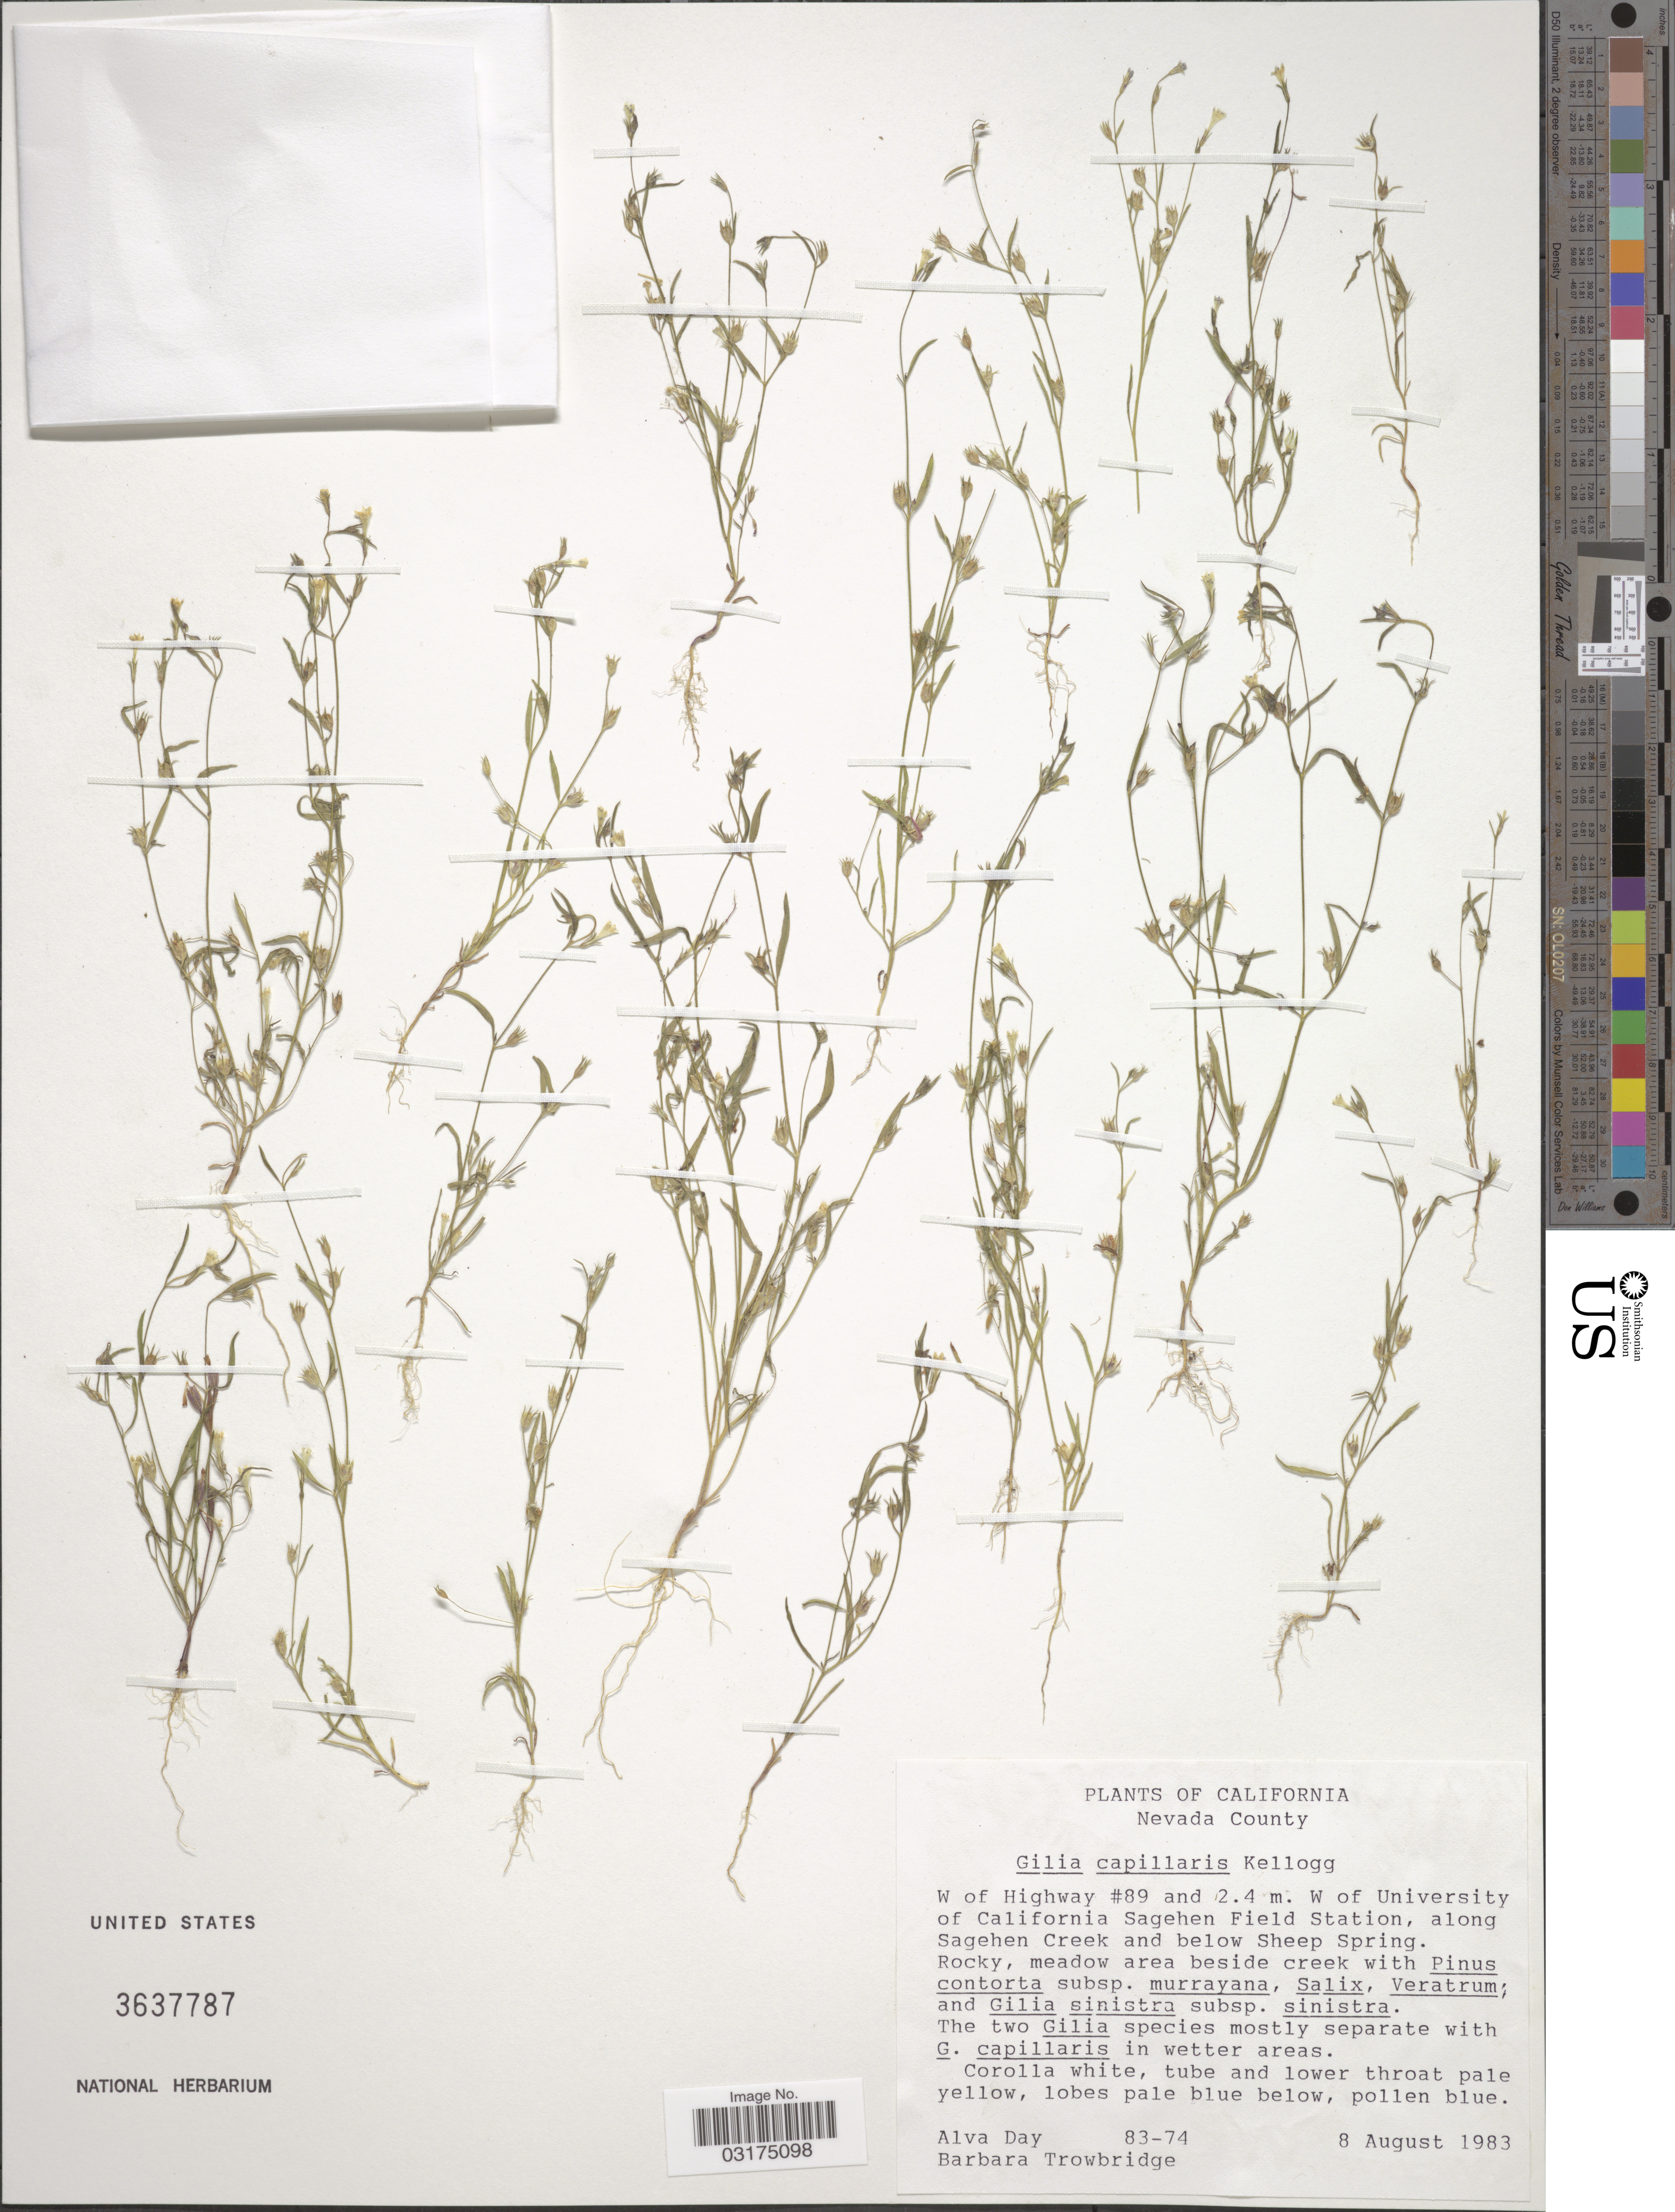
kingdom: Plantae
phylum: Tracheophyta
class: Magnoliopsida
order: Ericales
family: Polemoniaceae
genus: Navarretia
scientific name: Navarretia capillaris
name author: (Kellogg) Kuntze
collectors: A. G. Day & B. Trowbridge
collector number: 83-74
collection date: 1983-08-08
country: United States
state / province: California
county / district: Nevada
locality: Nevada County, W of Highway #89 and 2.4 m. W of University of California Sagehen Field Station, along Sagehen Creek and below Sheep Spring.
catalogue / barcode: US 3637787